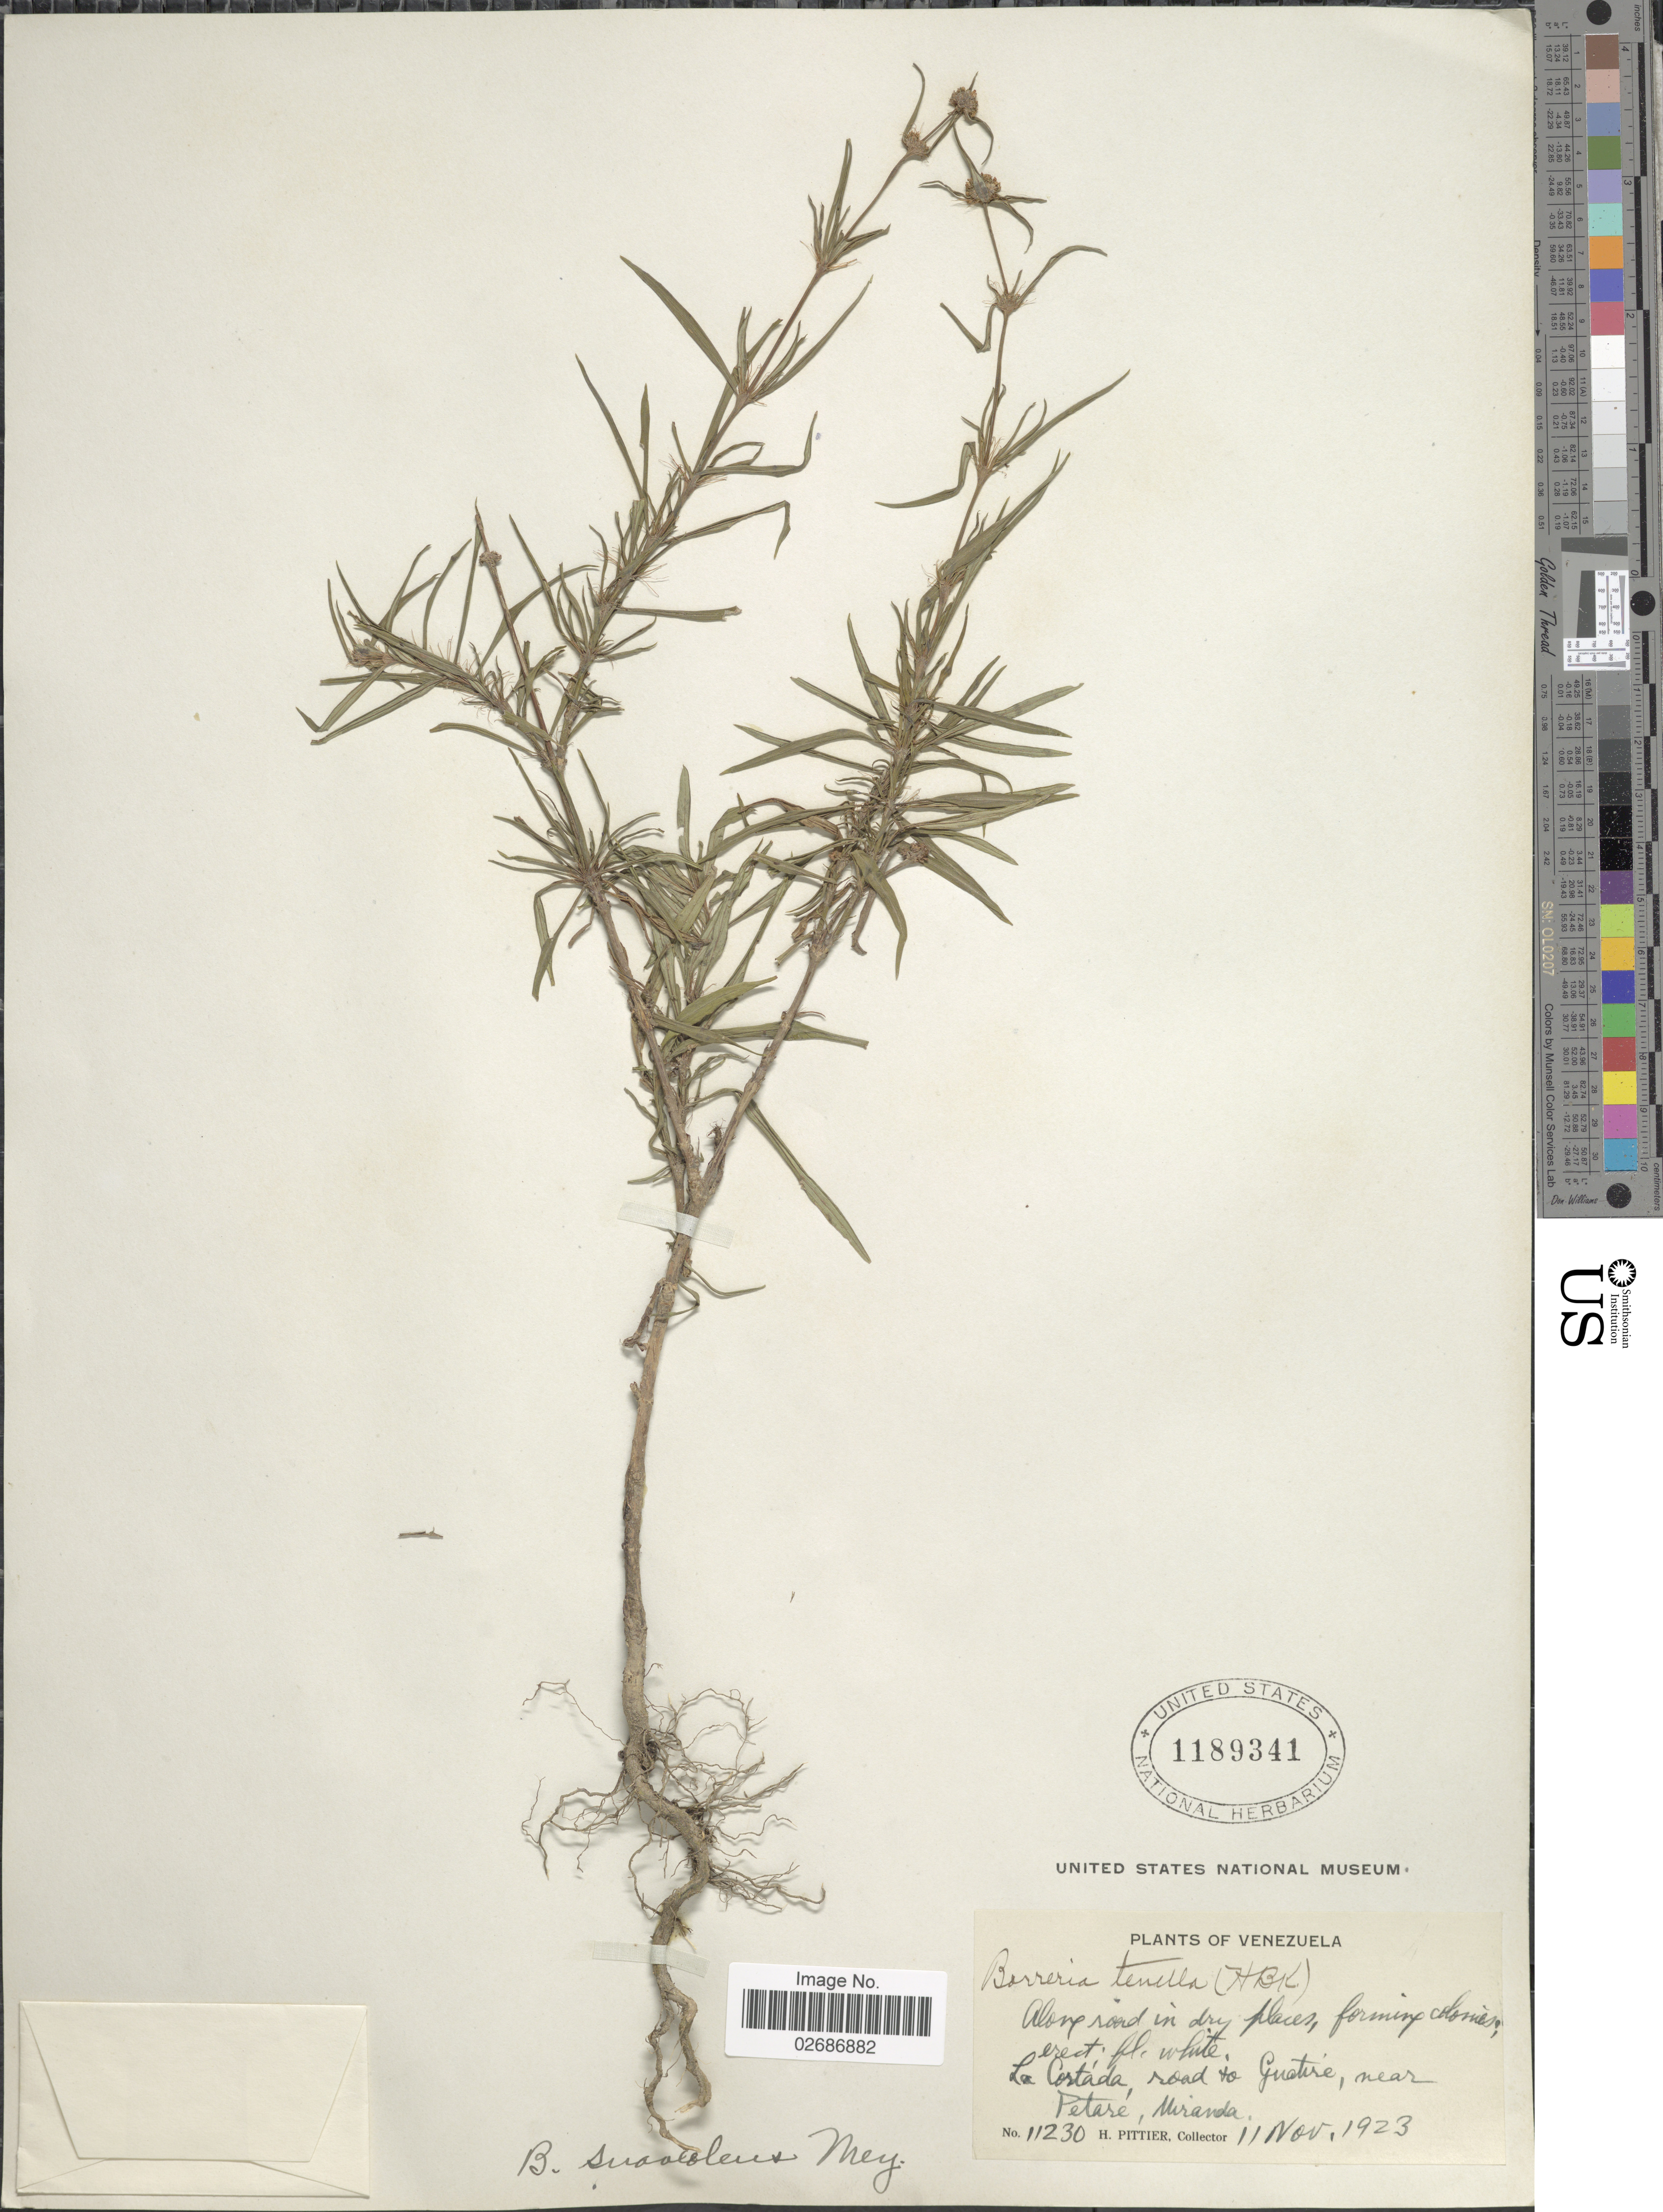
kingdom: Plantae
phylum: Tracheophyta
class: Magnoliopsida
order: Gentianales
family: Rubiaceae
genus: Borreria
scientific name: Borreria suaveolens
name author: G. Mey.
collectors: H. F. Pittier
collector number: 11230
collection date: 1923-11-11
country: Venezuela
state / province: Miranda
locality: La Cortada, road to Guatre, near Petare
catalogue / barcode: US 1189341